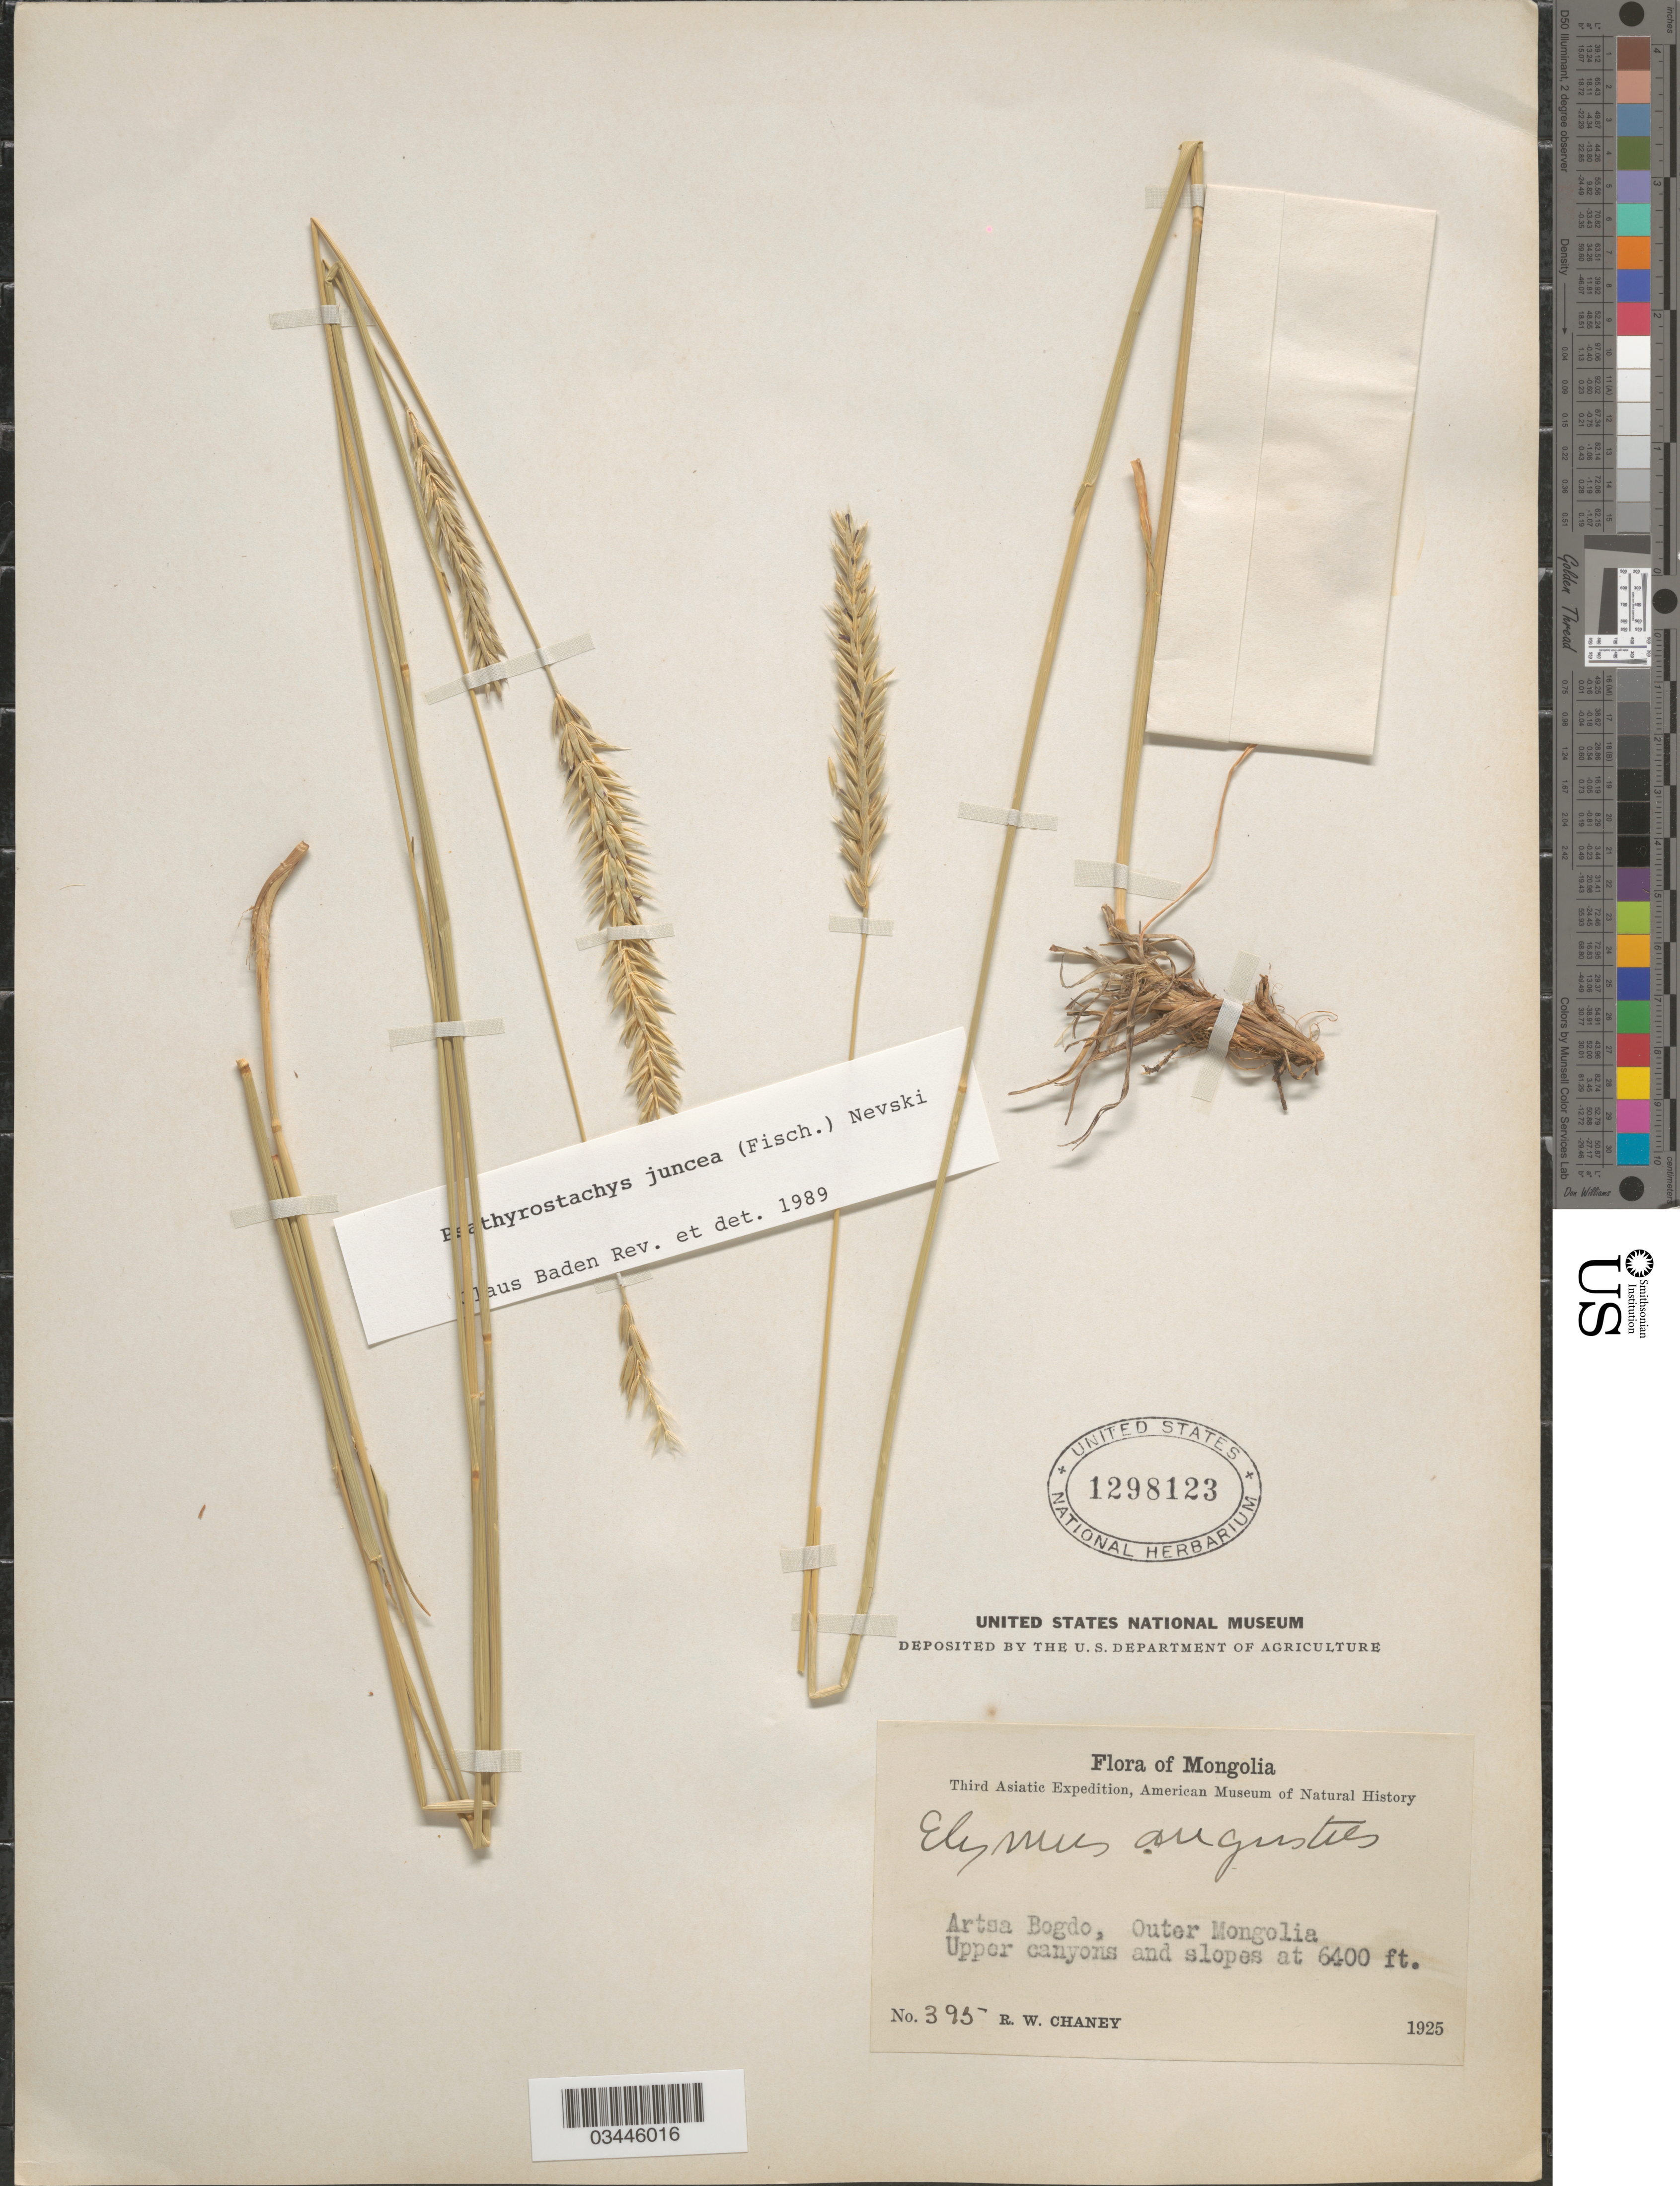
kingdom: Plantae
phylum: Tracheophyta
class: Liliopsida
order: Poales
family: Poaceae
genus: Psathyrostachys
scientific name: Psathyrostachys juncea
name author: (Fisch.) Nevki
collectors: R. Chaney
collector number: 395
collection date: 1925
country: Mongolia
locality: Third Asiatic Expedition. Artsa Bogdo, Outer Mongolia.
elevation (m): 1951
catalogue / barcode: US 1298123